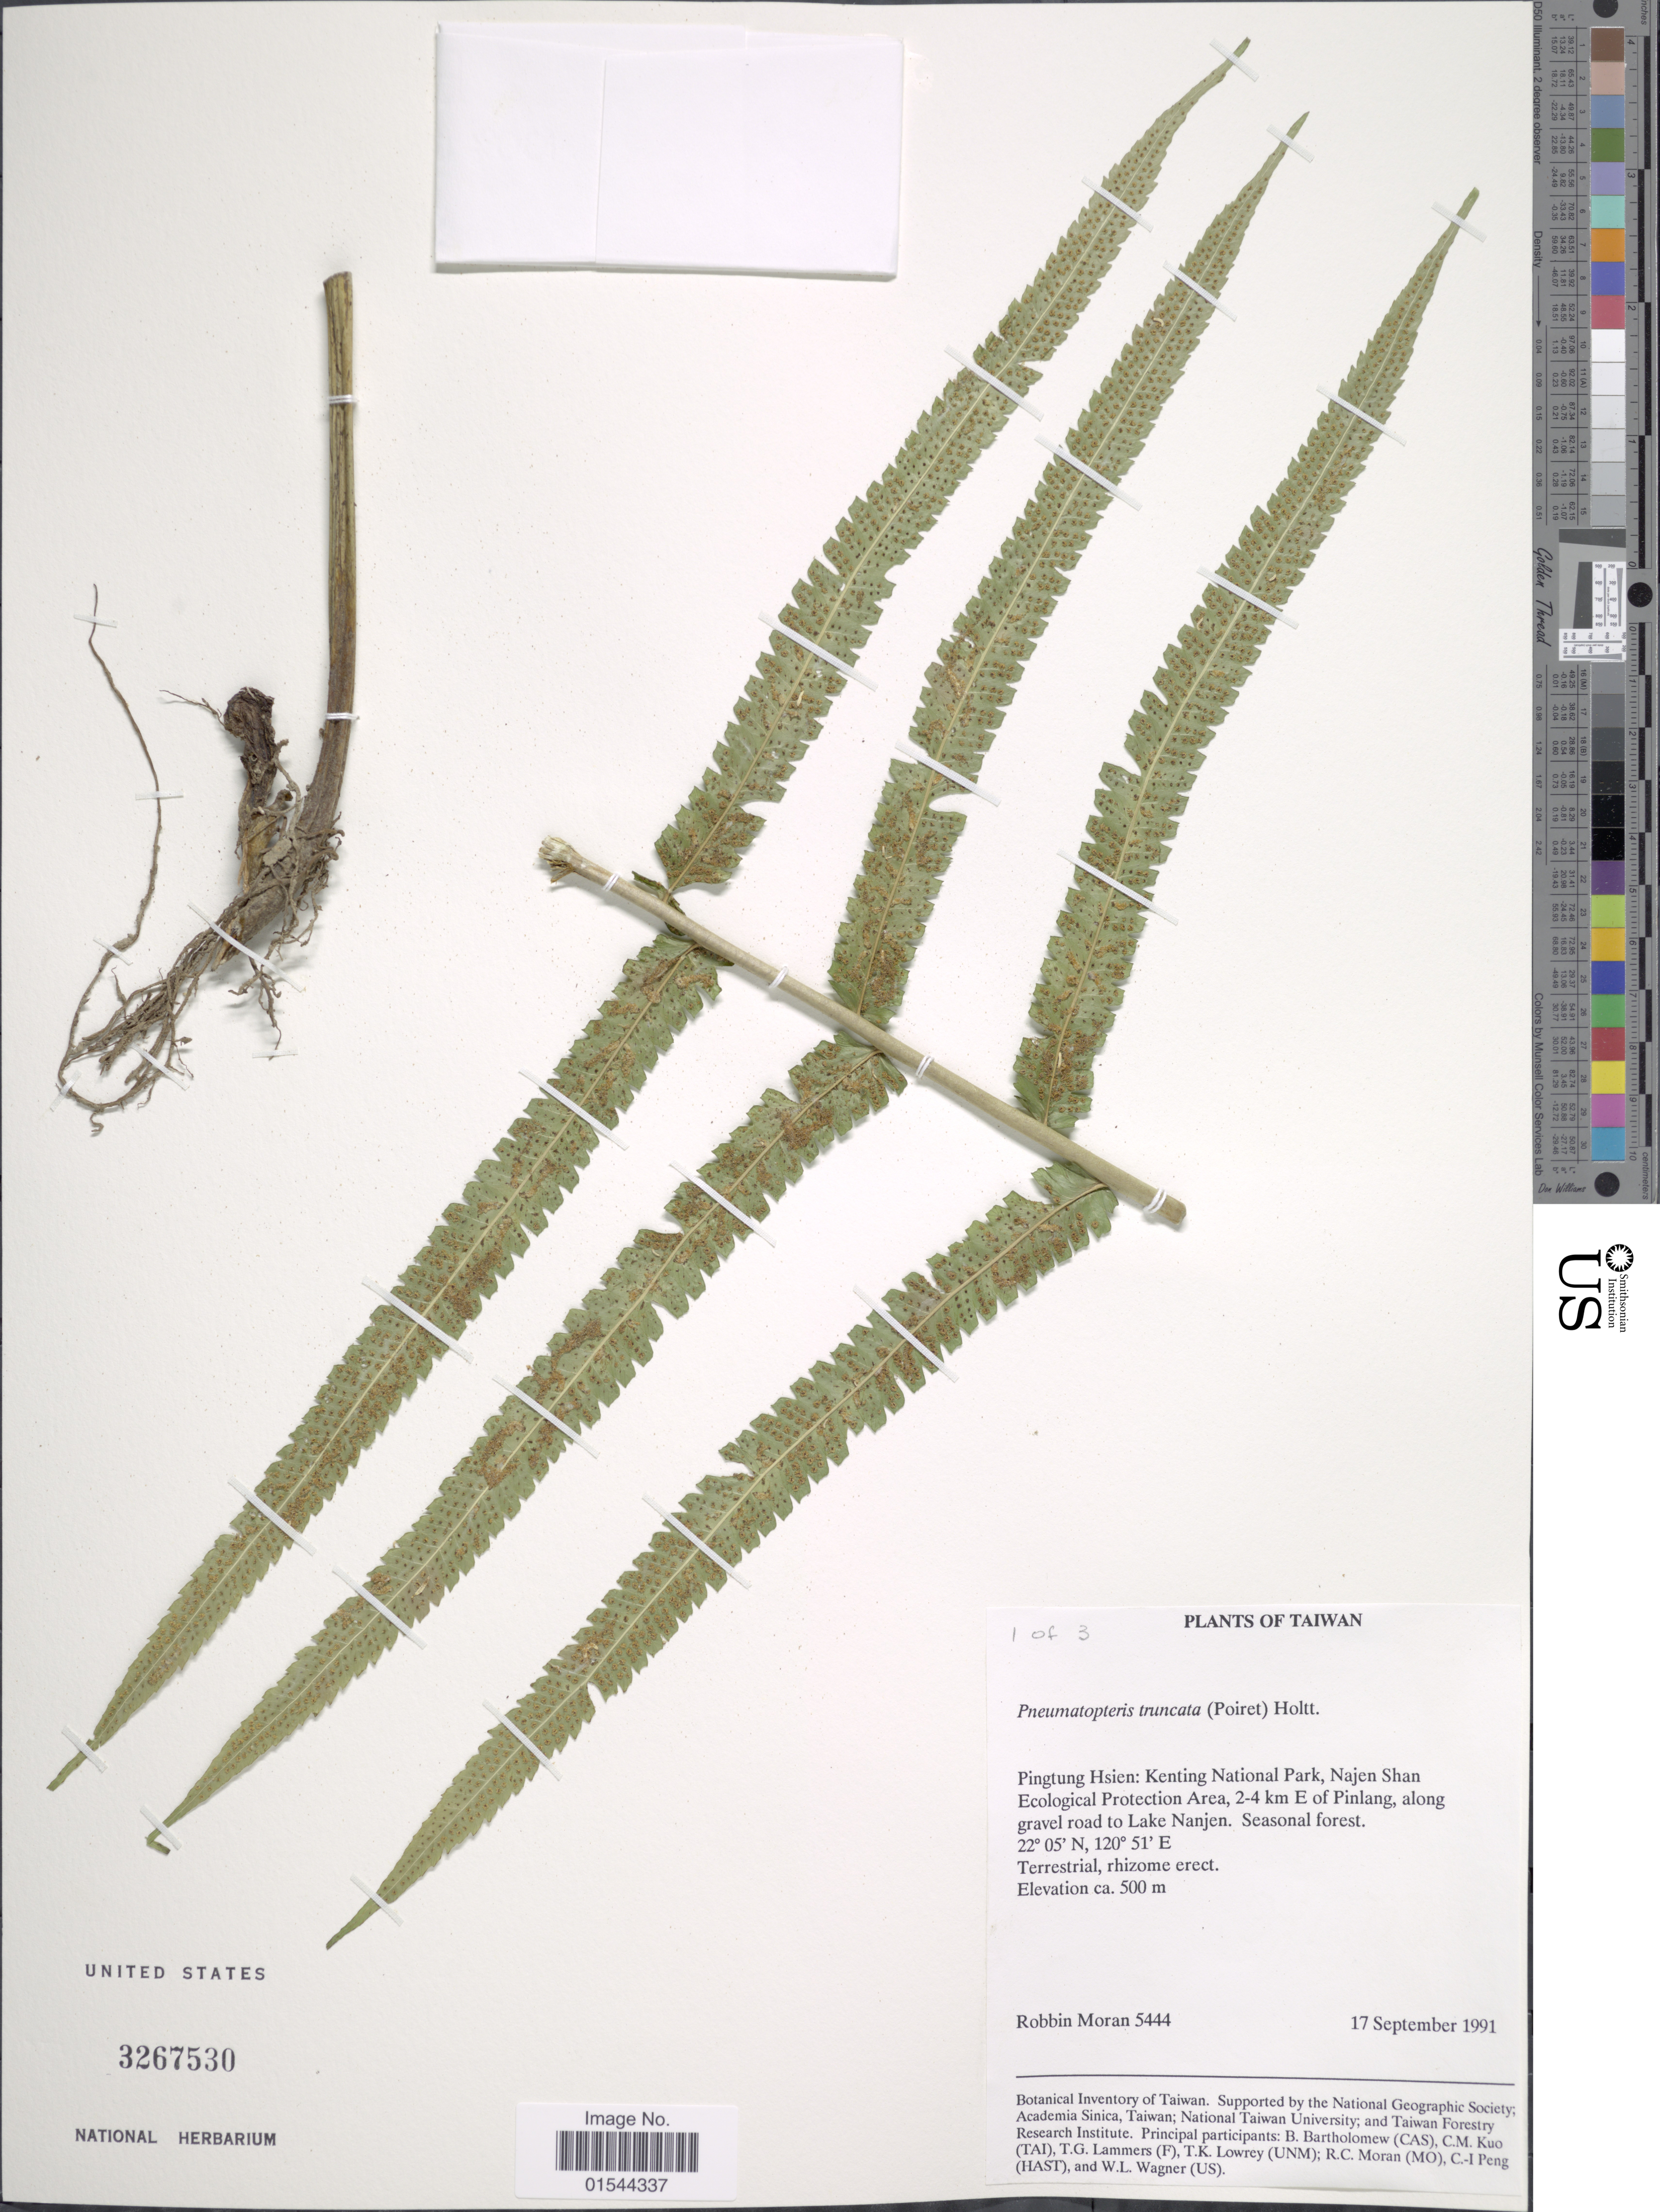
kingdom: Plantae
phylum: Tracheophyta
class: Polypodiopsida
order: Polypodiales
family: Thelypteridaceae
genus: Pneumatopteris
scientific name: Pneumatopteris truncata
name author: (Poir.) Holttum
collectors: R. C. Moran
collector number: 5444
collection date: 1991-09-17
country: Taiwan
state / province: Pingtung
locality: Pingtung Hsien: Kenting National Park, Najen Shan Ecological Protection Area, 2-4 km E of Pinlang, along gravel road to Lake Nanjen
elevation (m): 500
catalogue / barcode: US 3267530